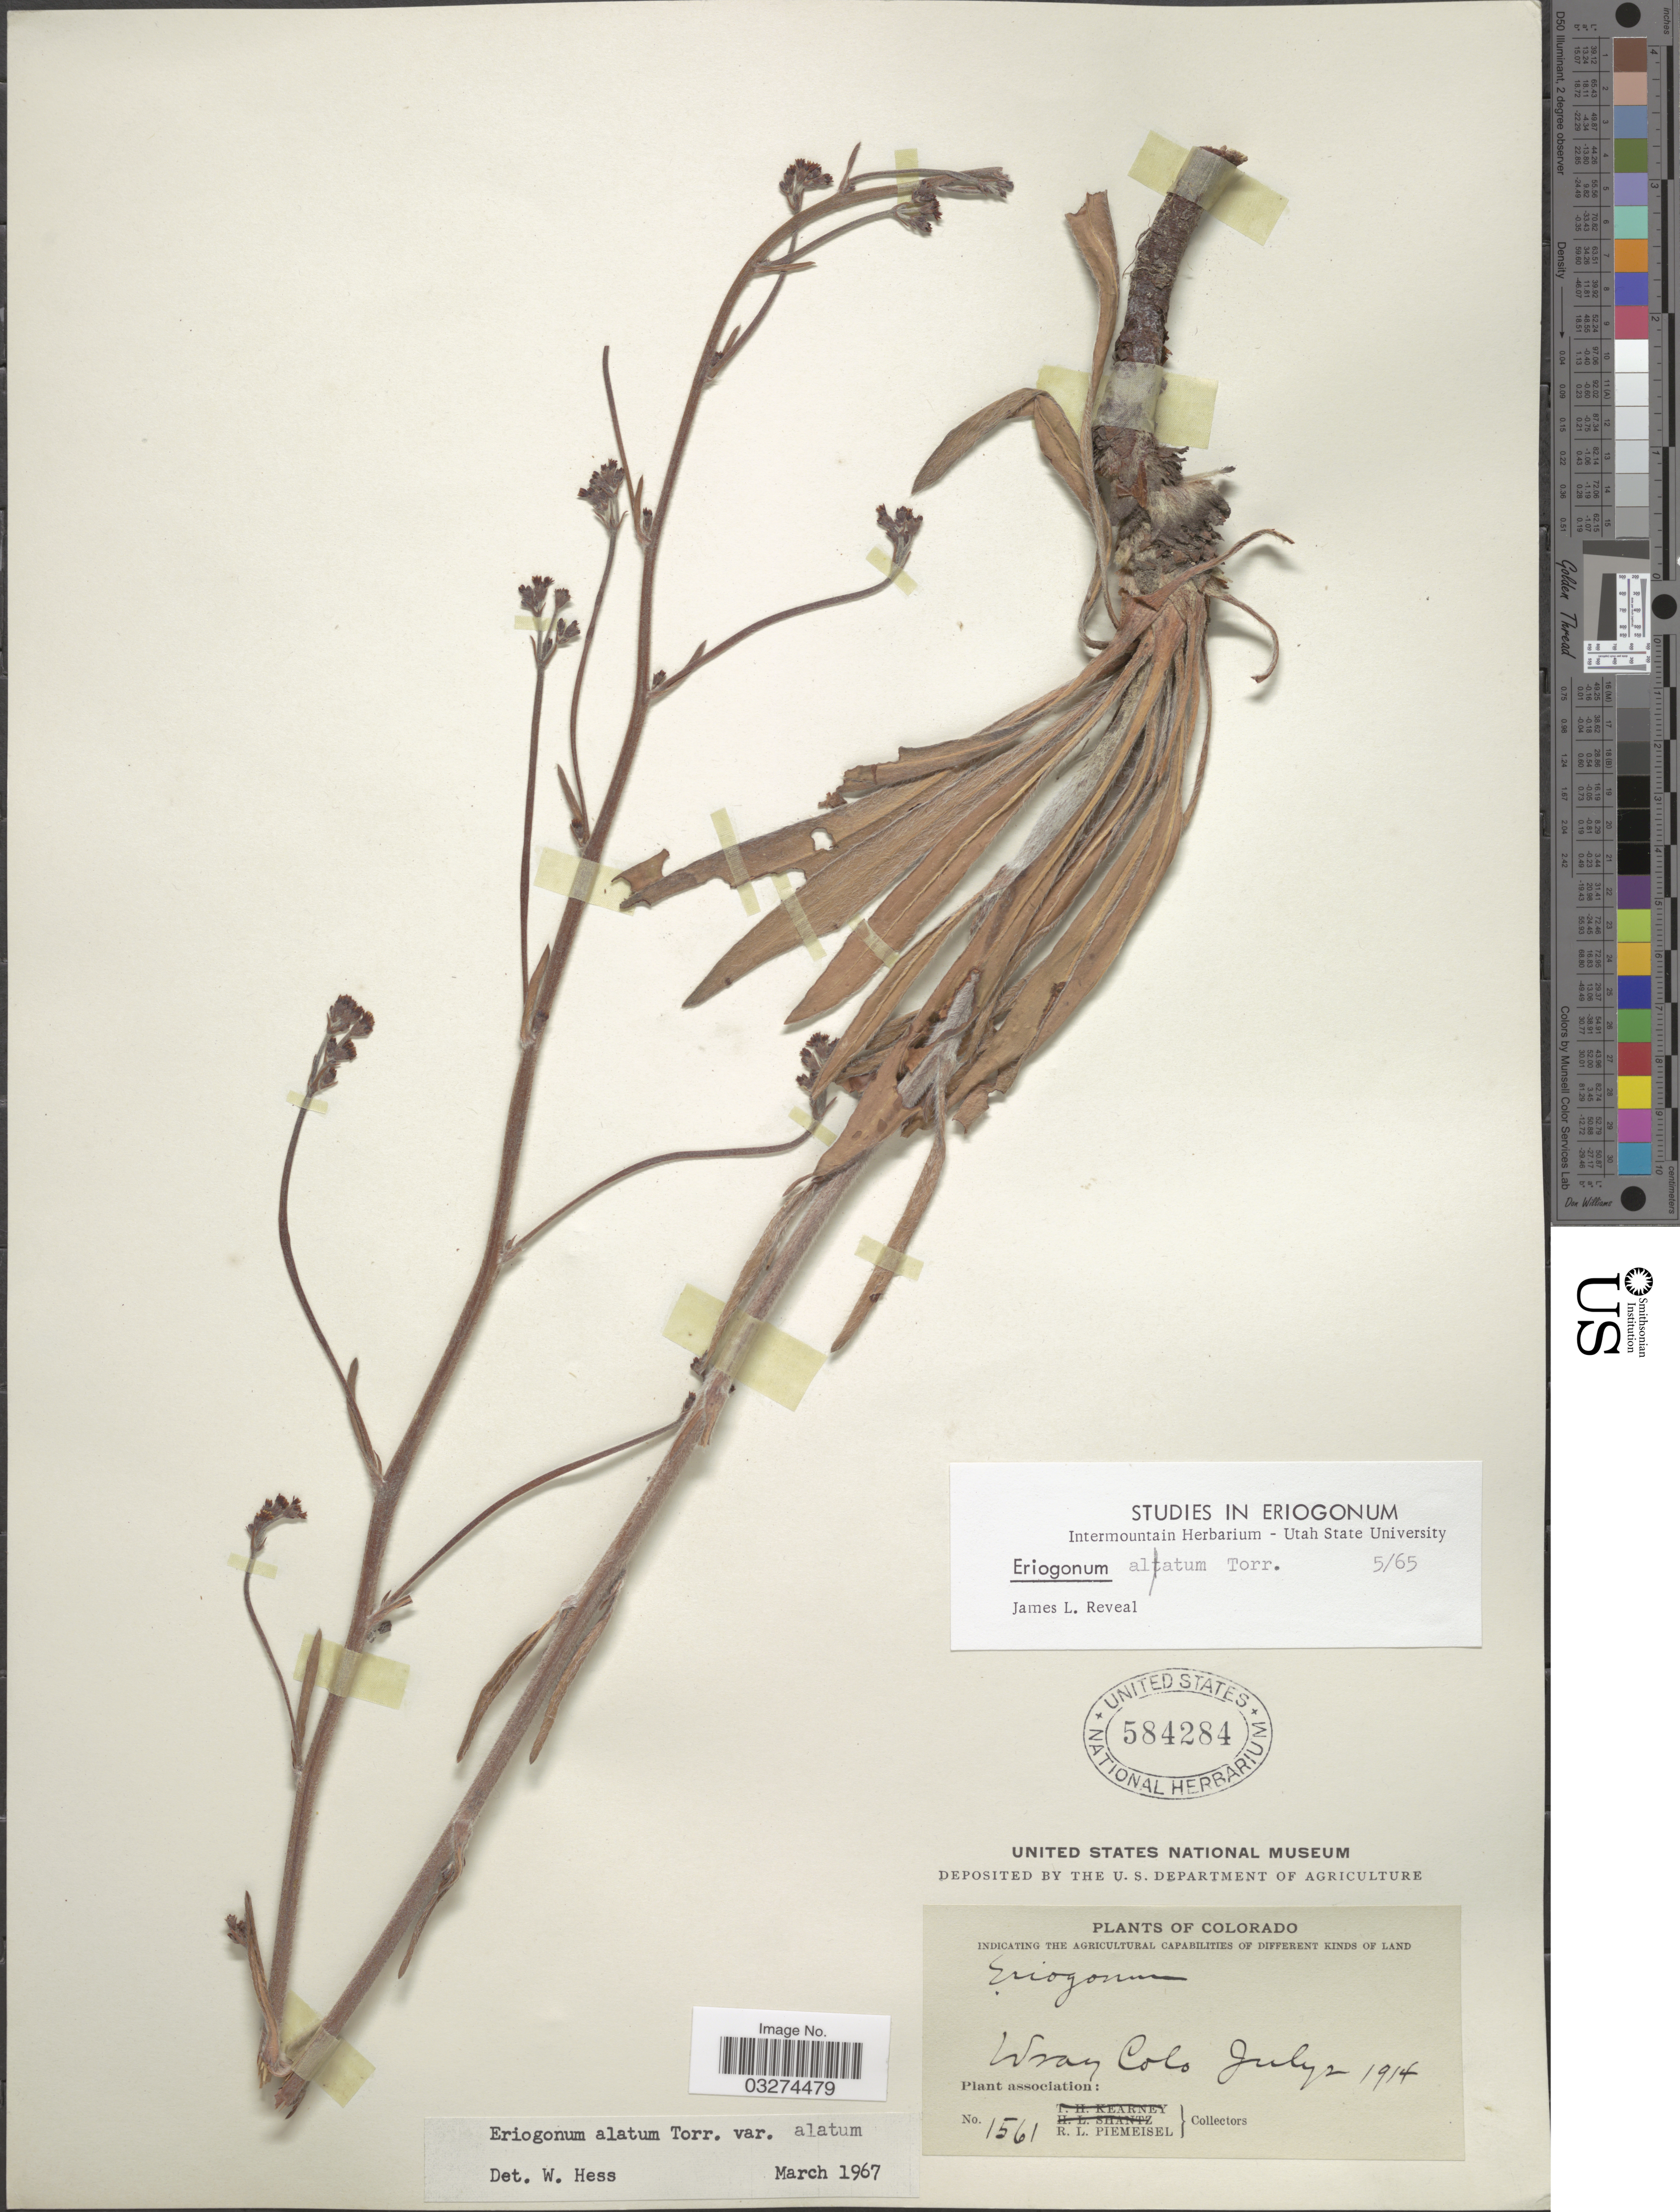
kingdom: Plantae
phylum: Tracheophyta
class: Magnoliopsida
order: Caryophyllales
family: Polygonaceae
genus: Eriogonum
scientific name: Eriogonum alatum var. alatum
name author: Torr.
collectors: R. L. Piemeisel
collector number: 1561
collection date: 1914-07-02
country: United States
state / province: Colorado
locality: Wray.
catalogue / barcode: US 584284